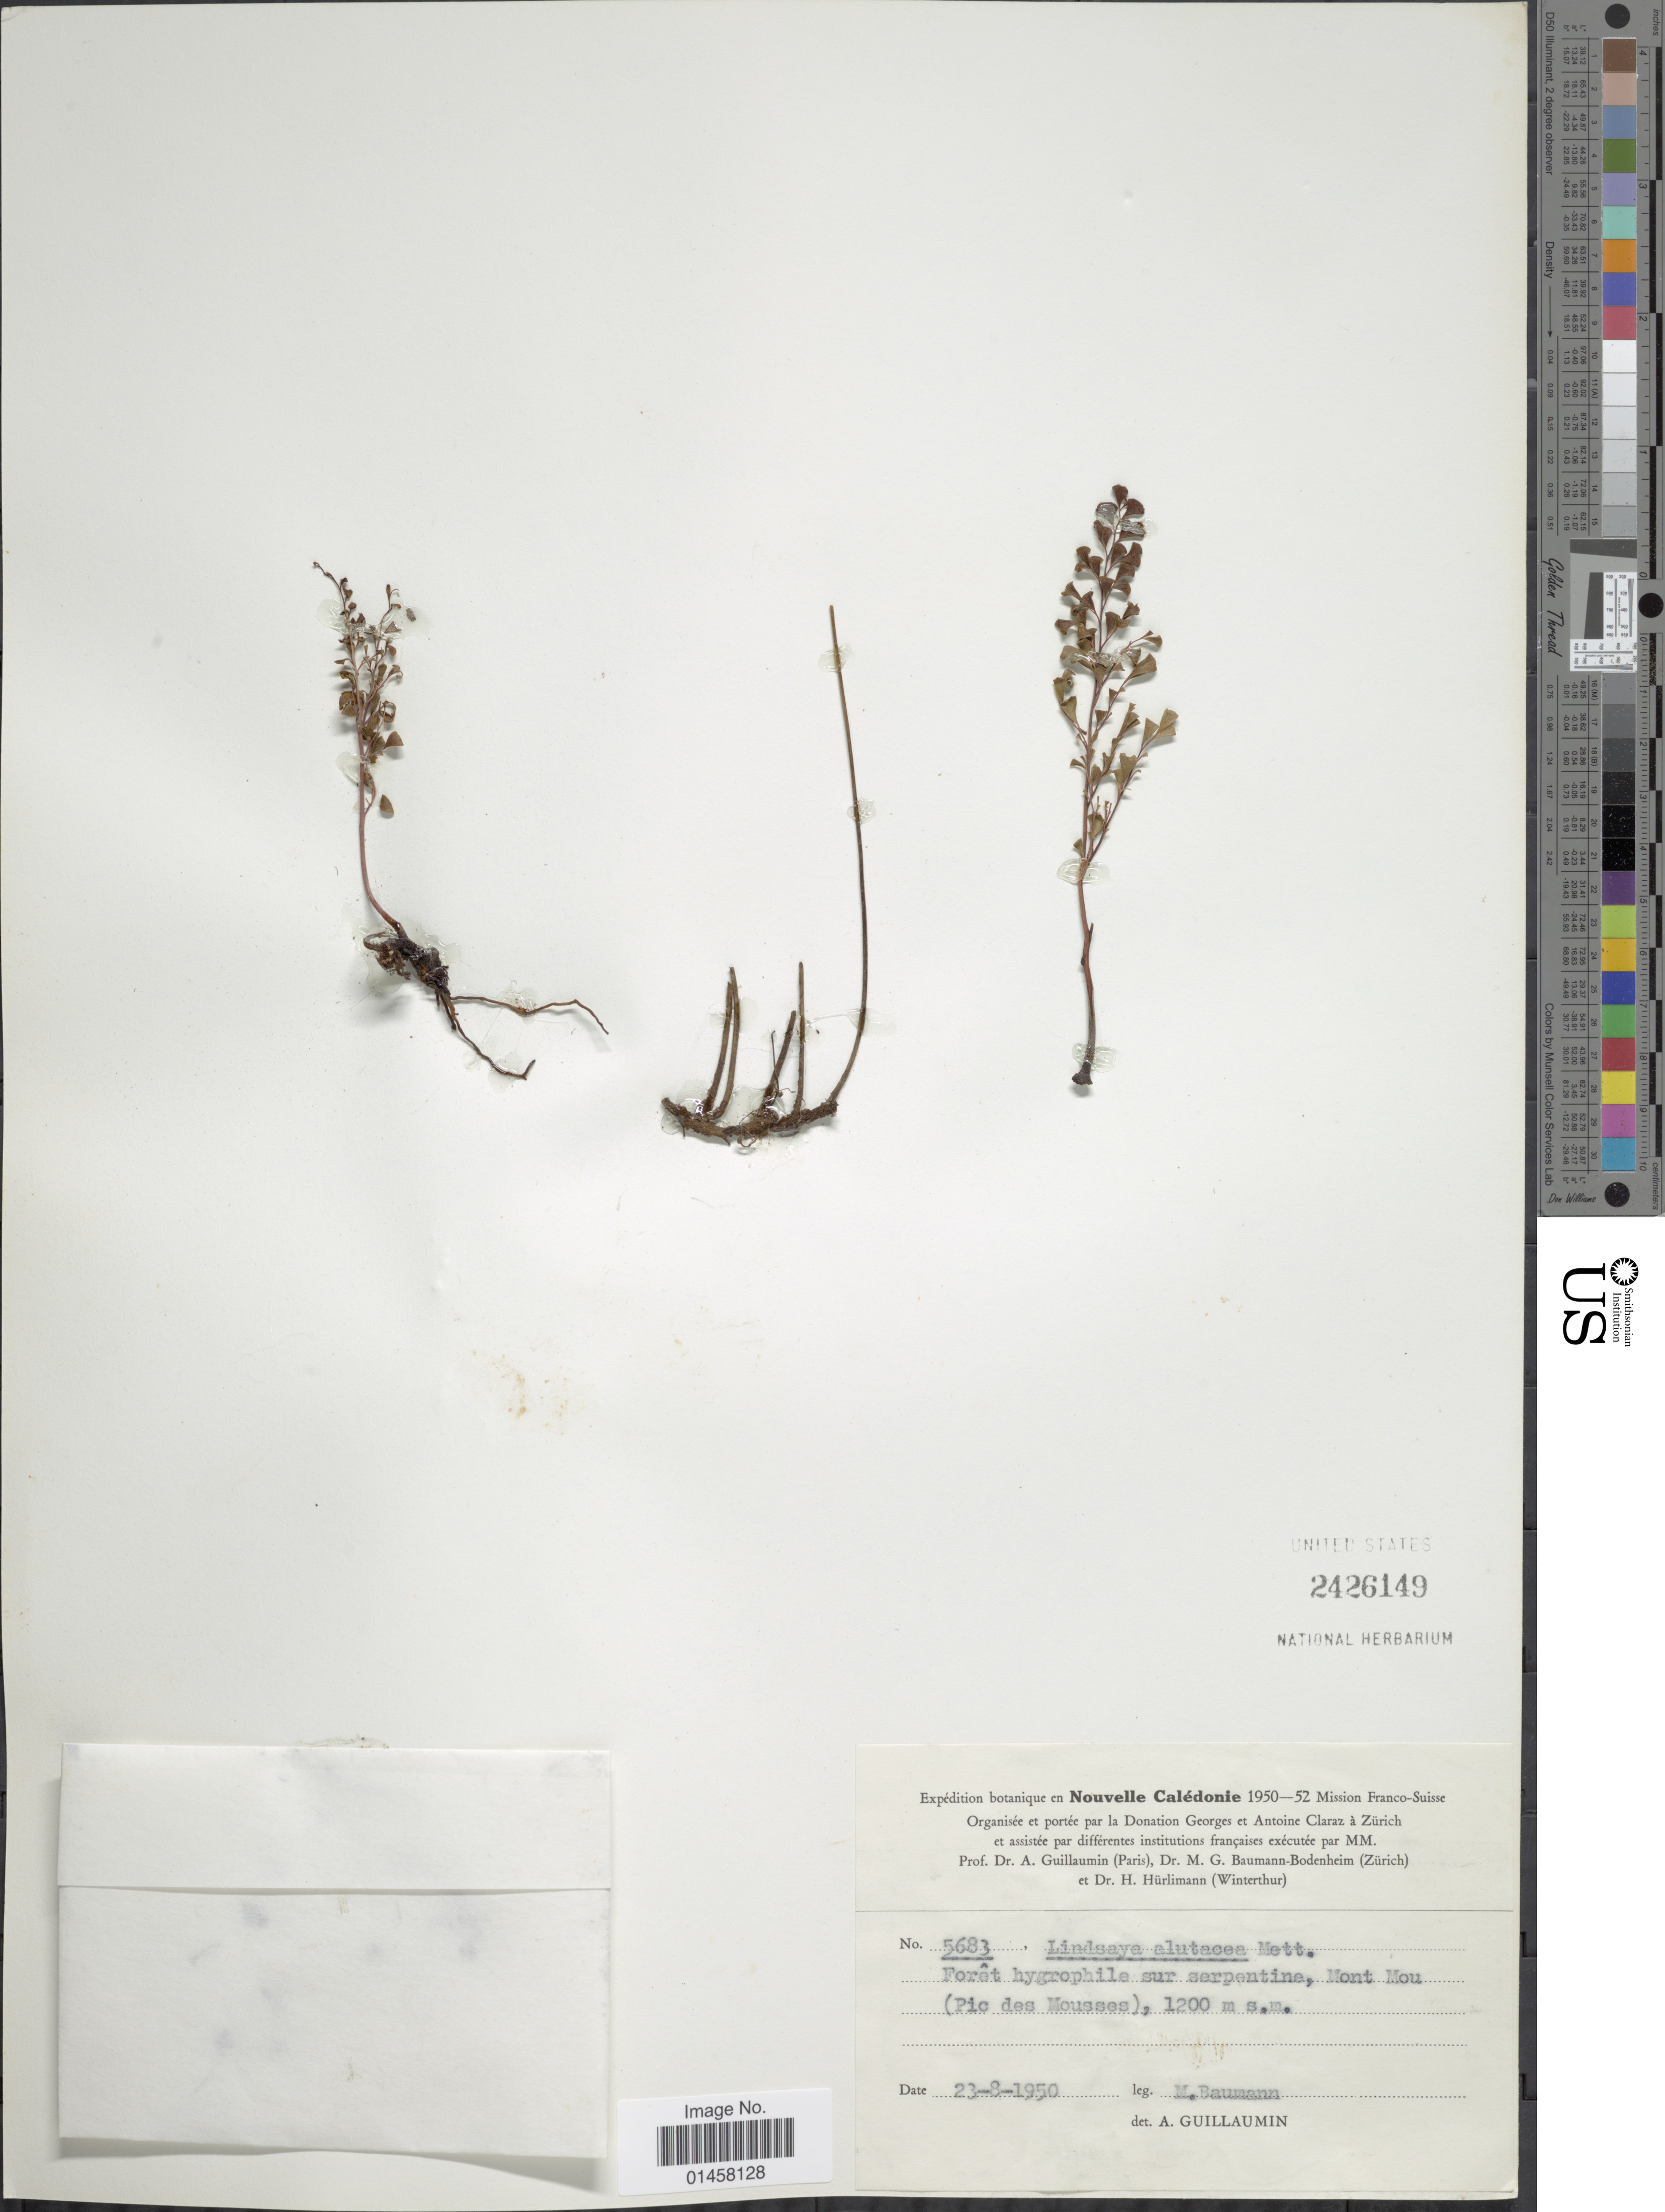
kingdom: Plantae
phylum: Tracheophyta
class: Polypodiopsida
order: Polypodiales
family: Lindsaeaceae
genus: Sphenomeris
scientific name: Sphenomeris alutacea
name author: (Mett.) Copel.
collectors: M. Baumann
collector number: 5683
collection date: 1950-08-23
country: New Caledonia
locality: Nouvelle Calédonie. Foret hygrophile sur serpentine, Mont Mou ( Pic des Mousses)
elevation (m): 1200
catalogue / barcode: US 2426149